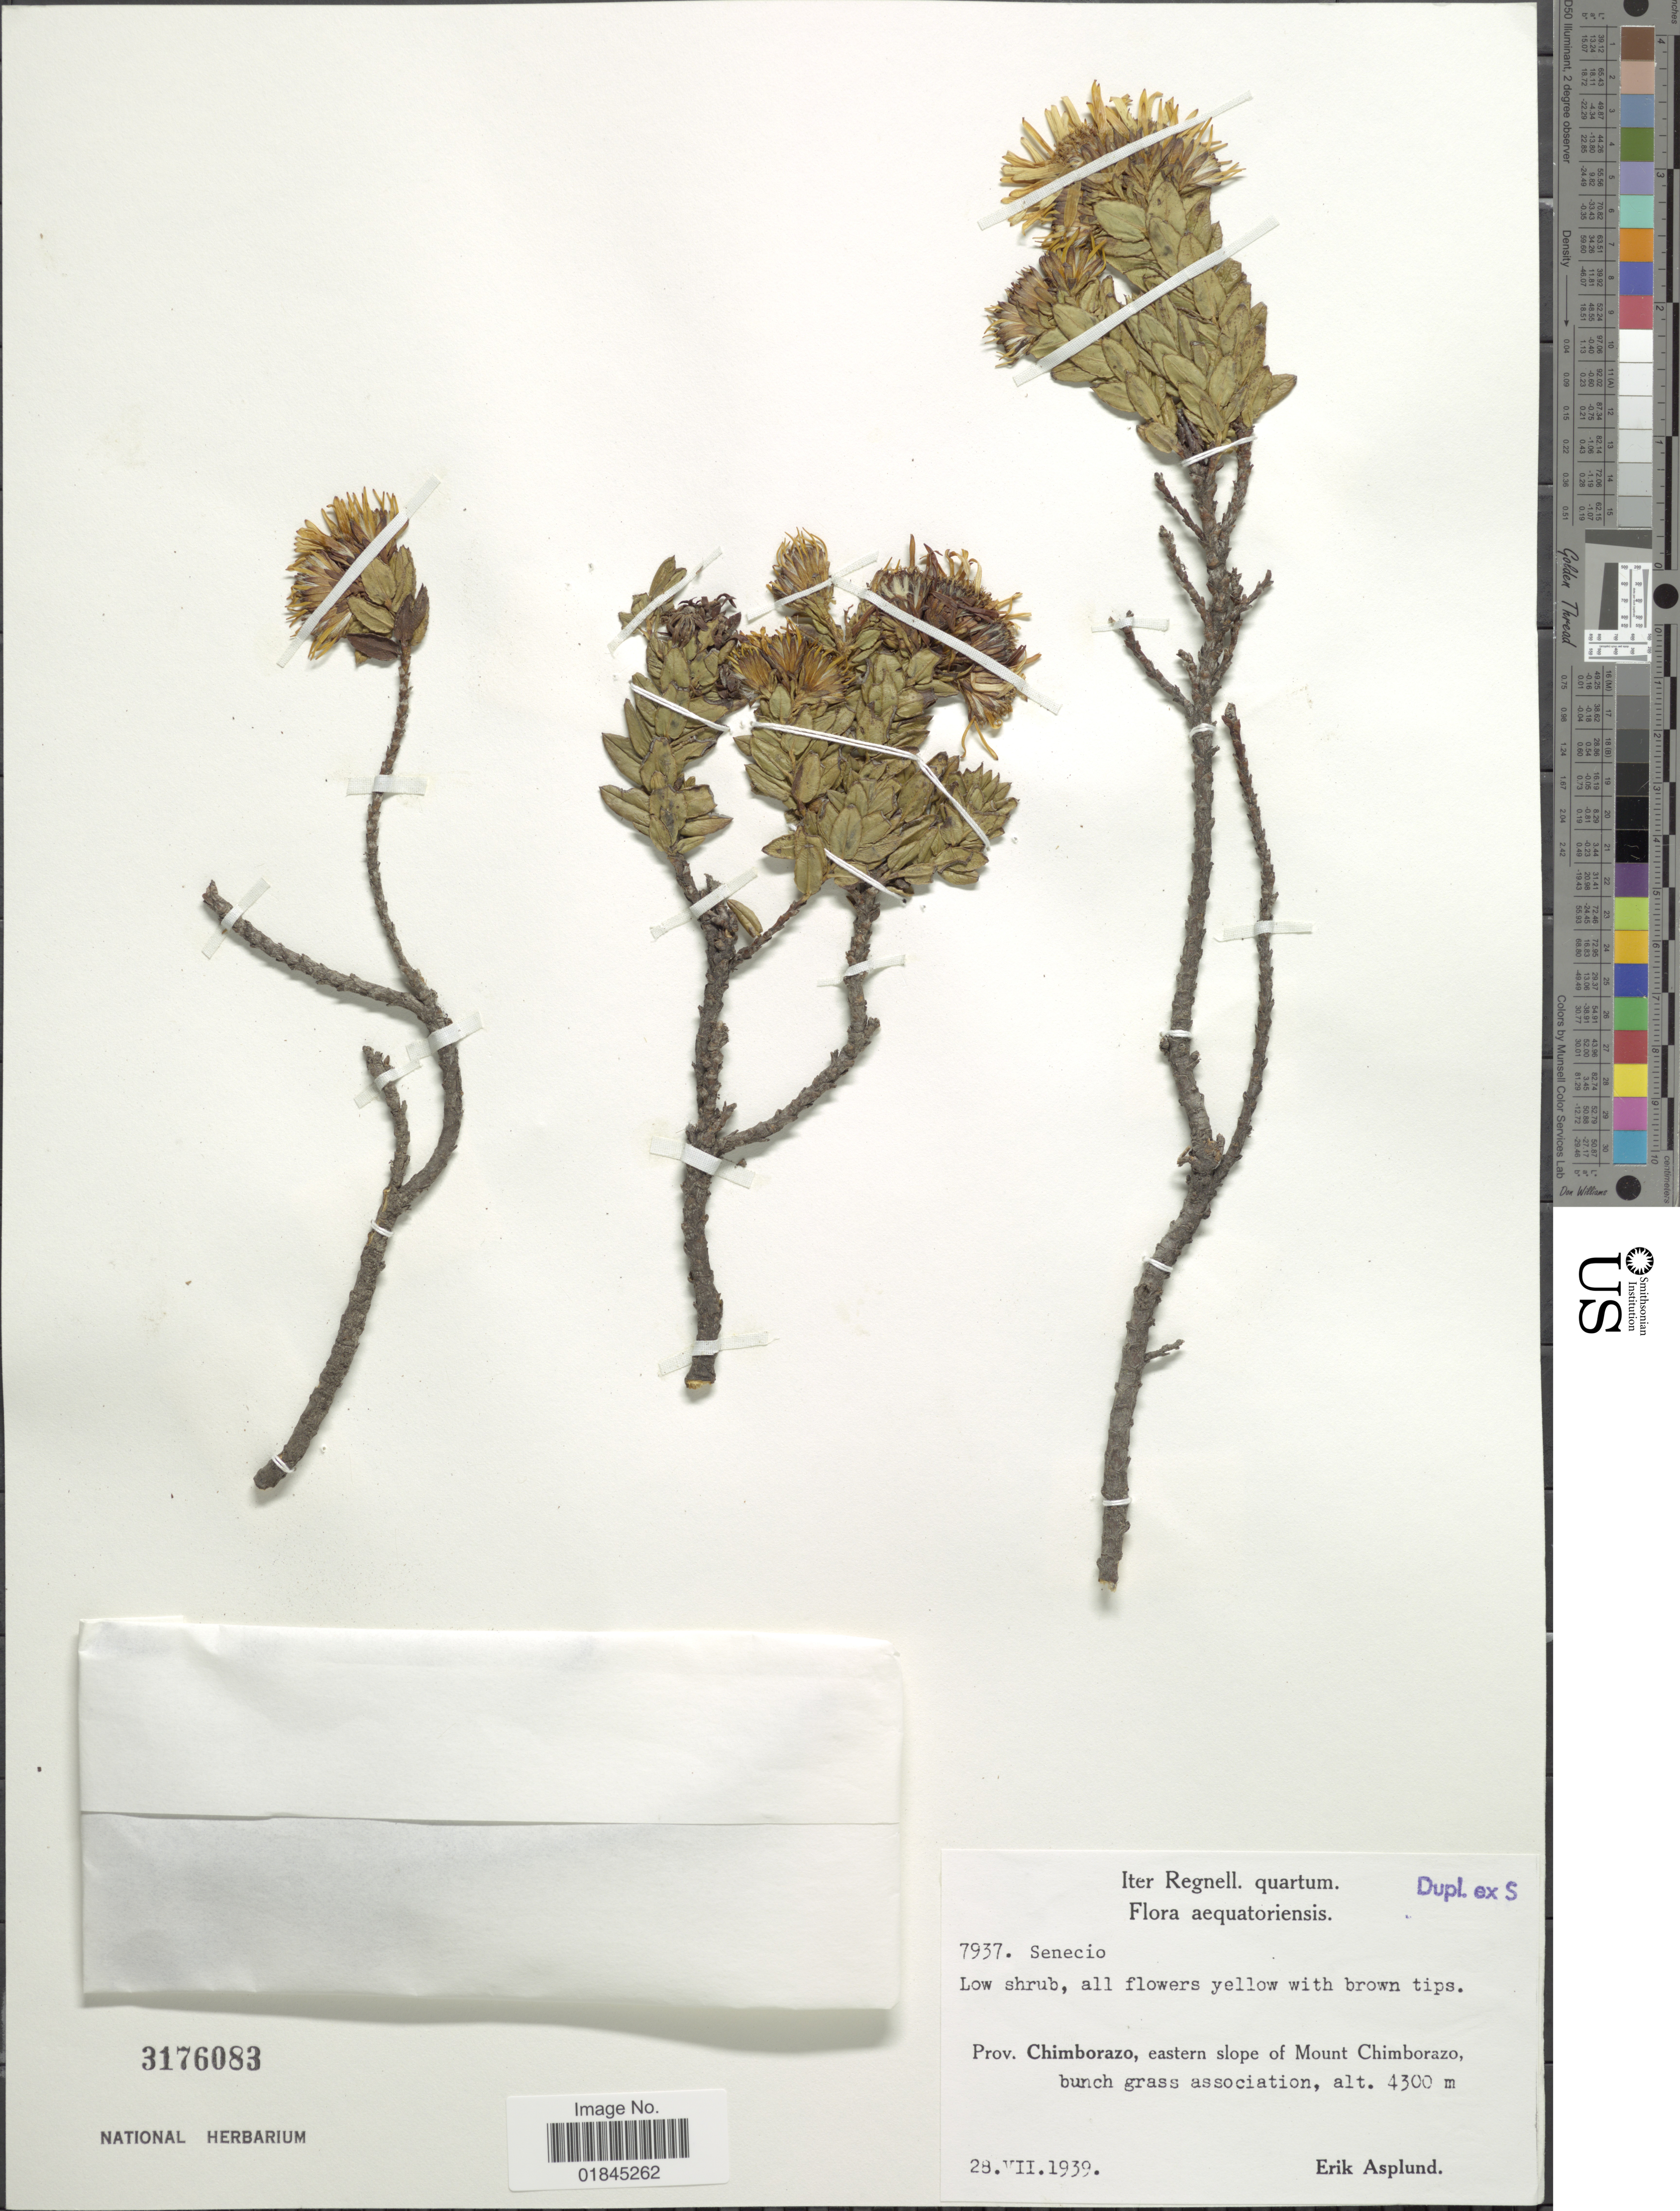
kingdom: Plantae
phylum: Tracheophyta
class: Magnoliopsida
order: Asterales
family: Asteraceae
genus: Pentacalia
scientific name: Pentacalia arbutifolia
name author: (Kunth) Cuatrec.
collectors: E. Asplund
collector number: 7937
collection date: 1939-07-28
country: Ecuador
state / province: Chimborazo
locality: Prov. Chimborazo, eastern slope of Mount Chimborazo, bunch grass association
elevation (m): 4300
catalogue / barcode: US 3176083